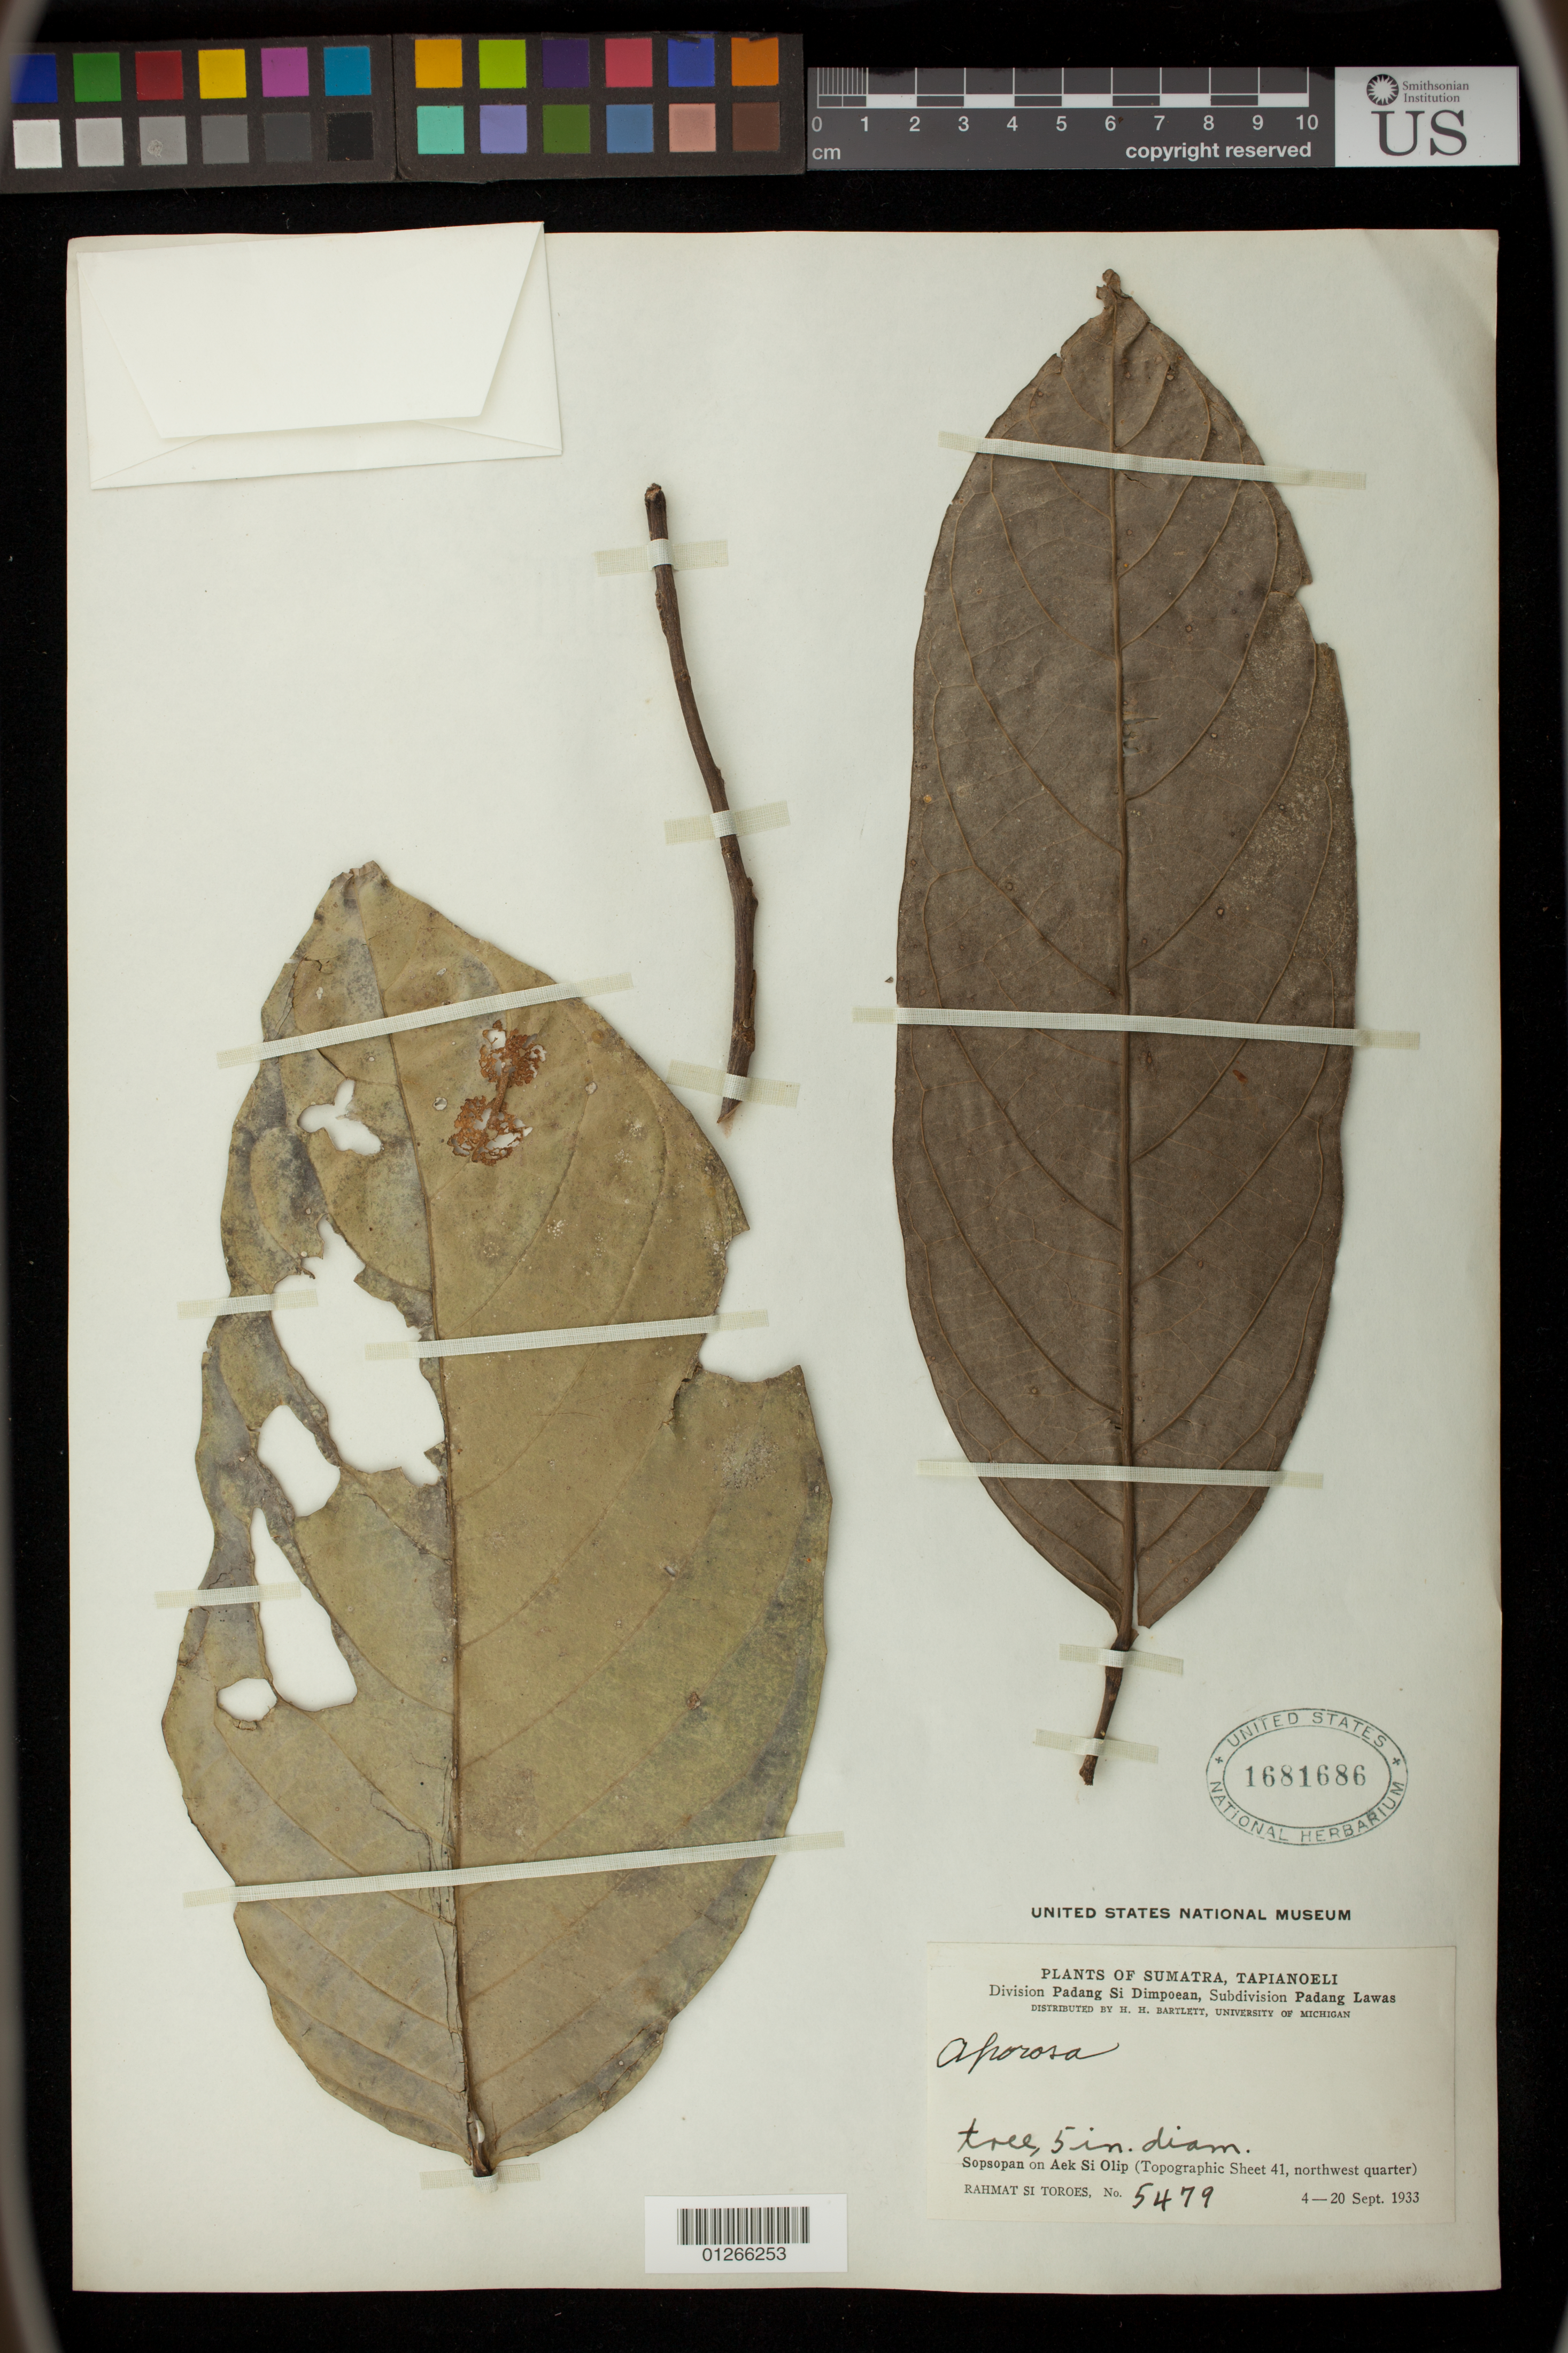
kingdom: Plantae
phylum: Tracheophyta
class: Magnoliopsida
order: Malpighiales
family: Phyllanthaceae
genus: Aporosa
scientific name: Aporosa sp.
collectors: Rahmat Si Boeea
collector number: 5479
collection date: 1933-09-04/1933-09-20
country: Indonesia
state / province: Sumatra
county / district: Sumatera Utara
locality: Sumatra, Tapianoeli [Tapanuli]. Division Padang Si Dimpoean [Sidempuan], Subdivision Padang Lawas. Sopsopan [Sosopan] on Aek Si Olip [Siolip].